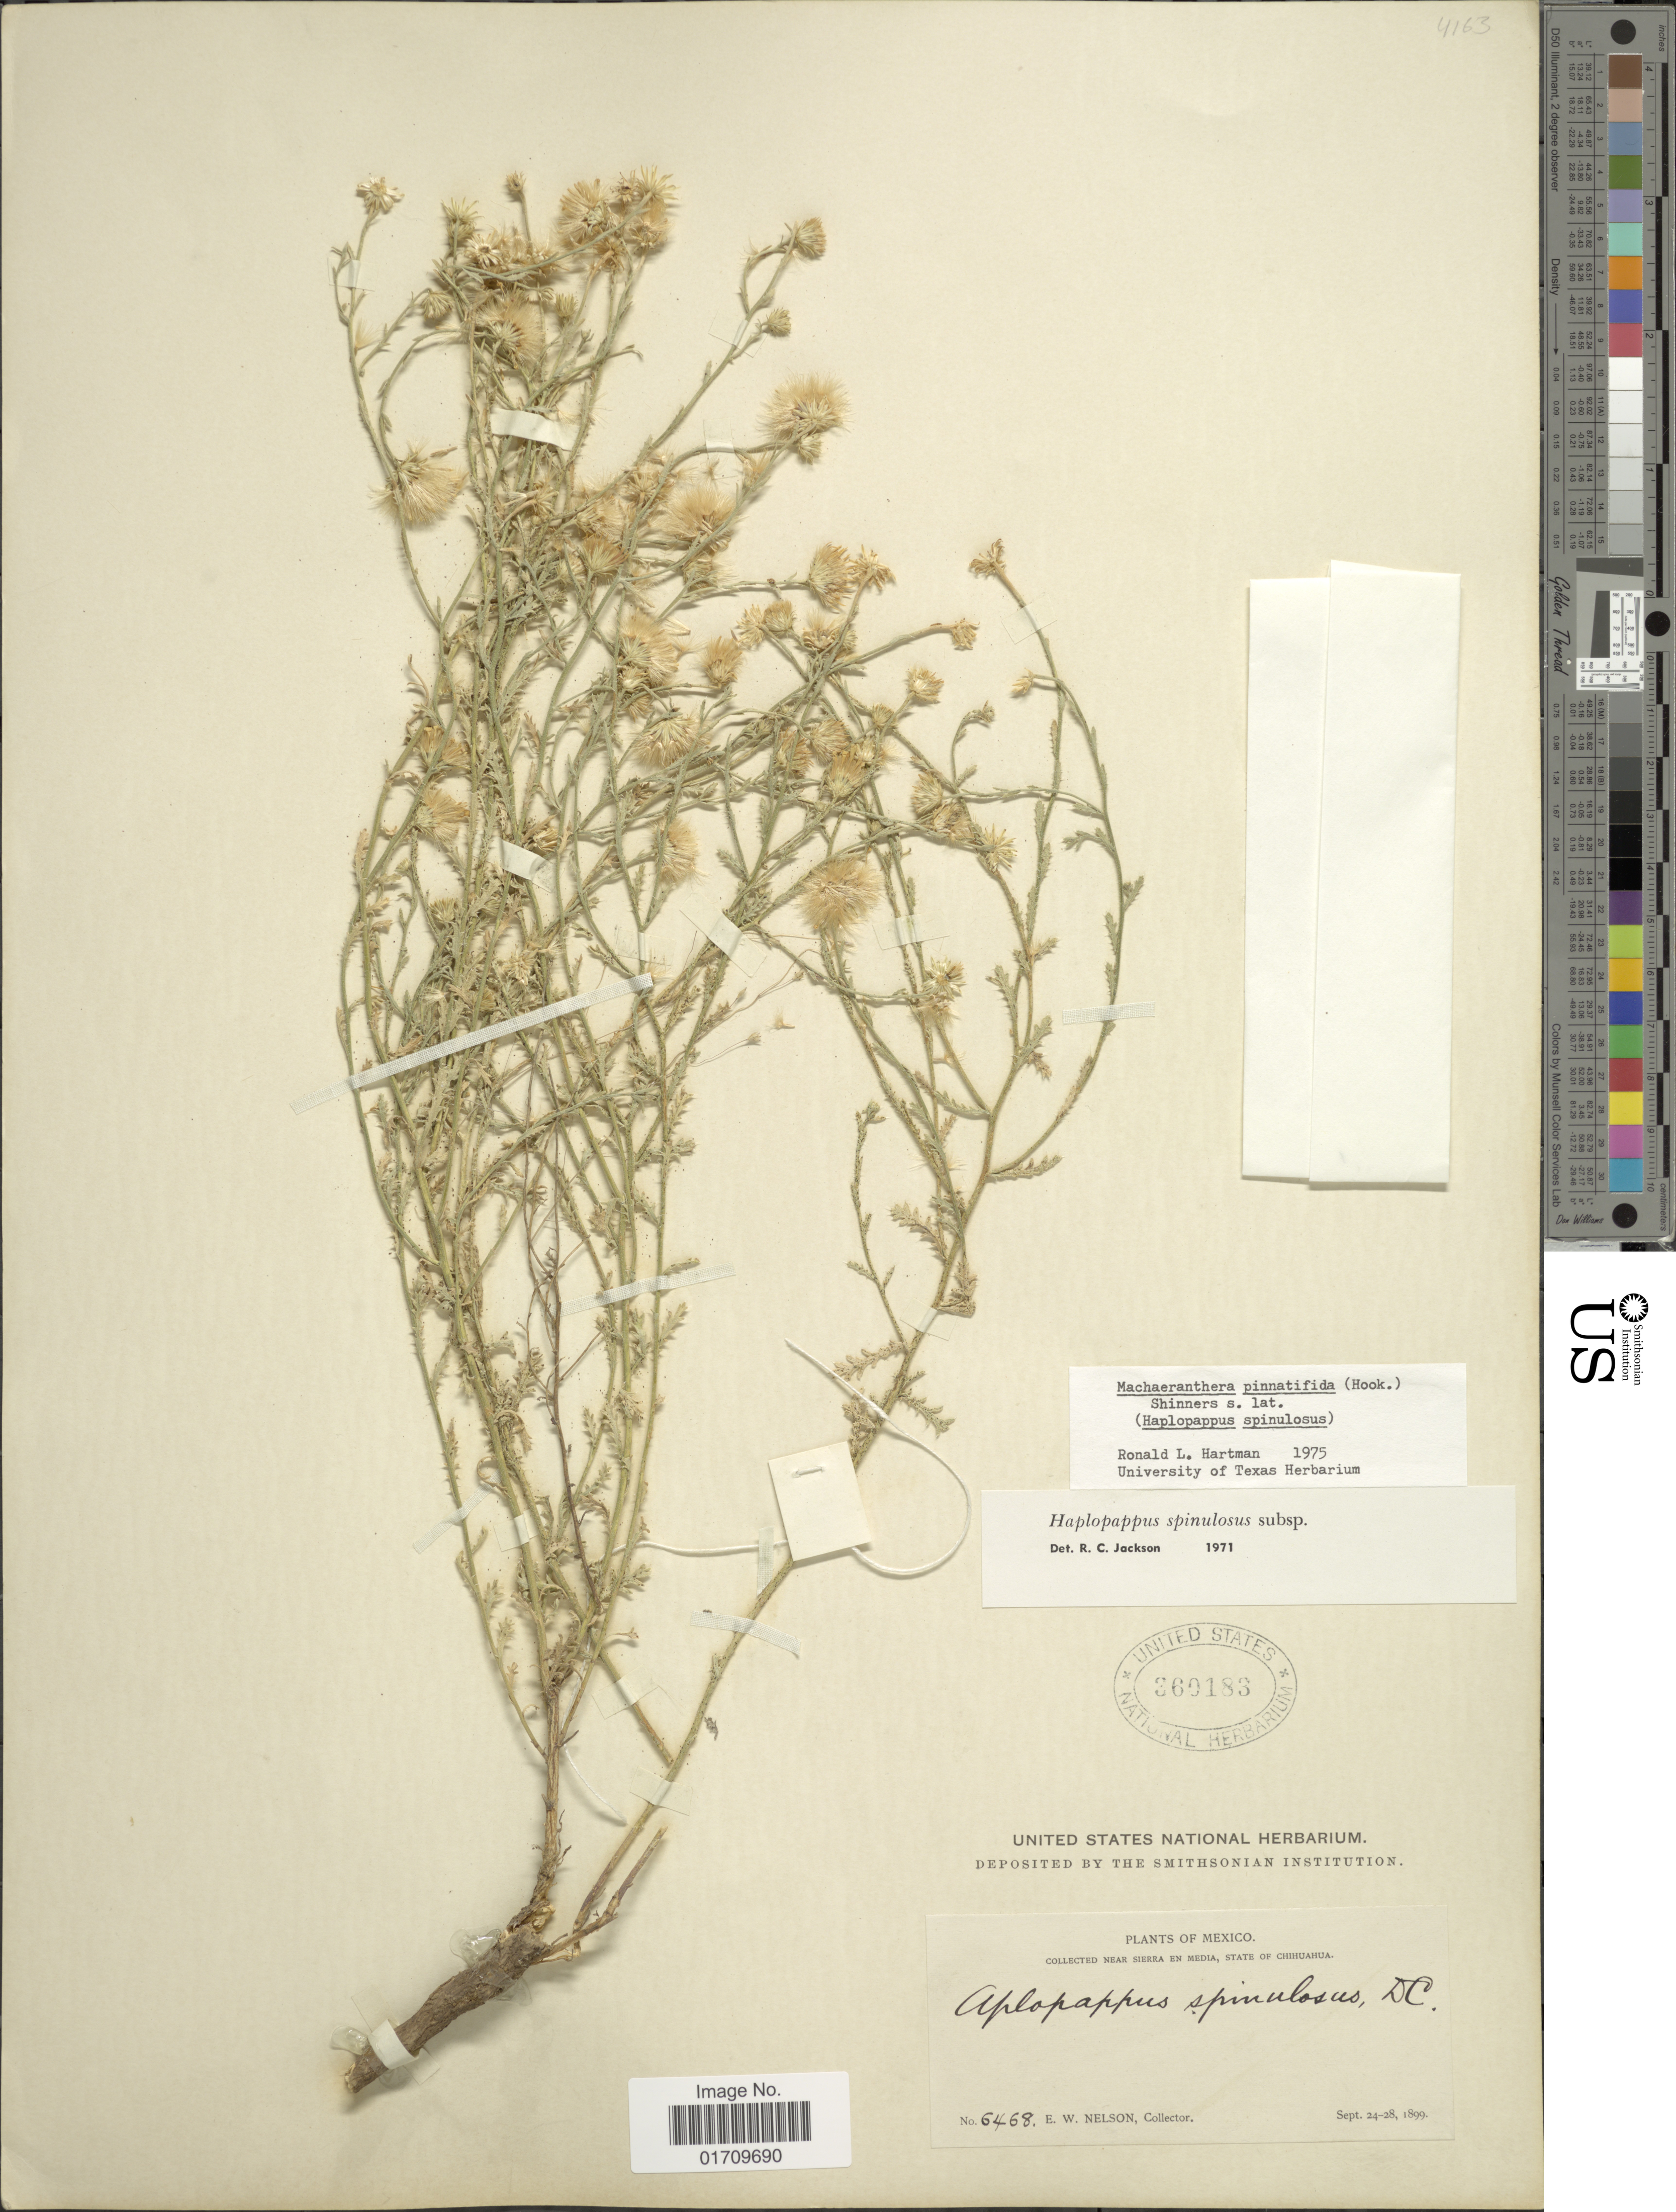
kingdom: Plantae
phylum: Tracheophyta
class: Magnoliopsida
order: Asterales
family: Asteraceae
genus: Machaeranthera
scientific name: Machaeranthera pinnatifida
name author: (Hook.) Shinners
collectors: E. W. Nelson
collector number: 6468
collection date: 1899-09-24/1899-09-28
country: Mexico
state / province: Chihuahua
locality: Near Sierra en Media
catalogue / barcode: US 360183